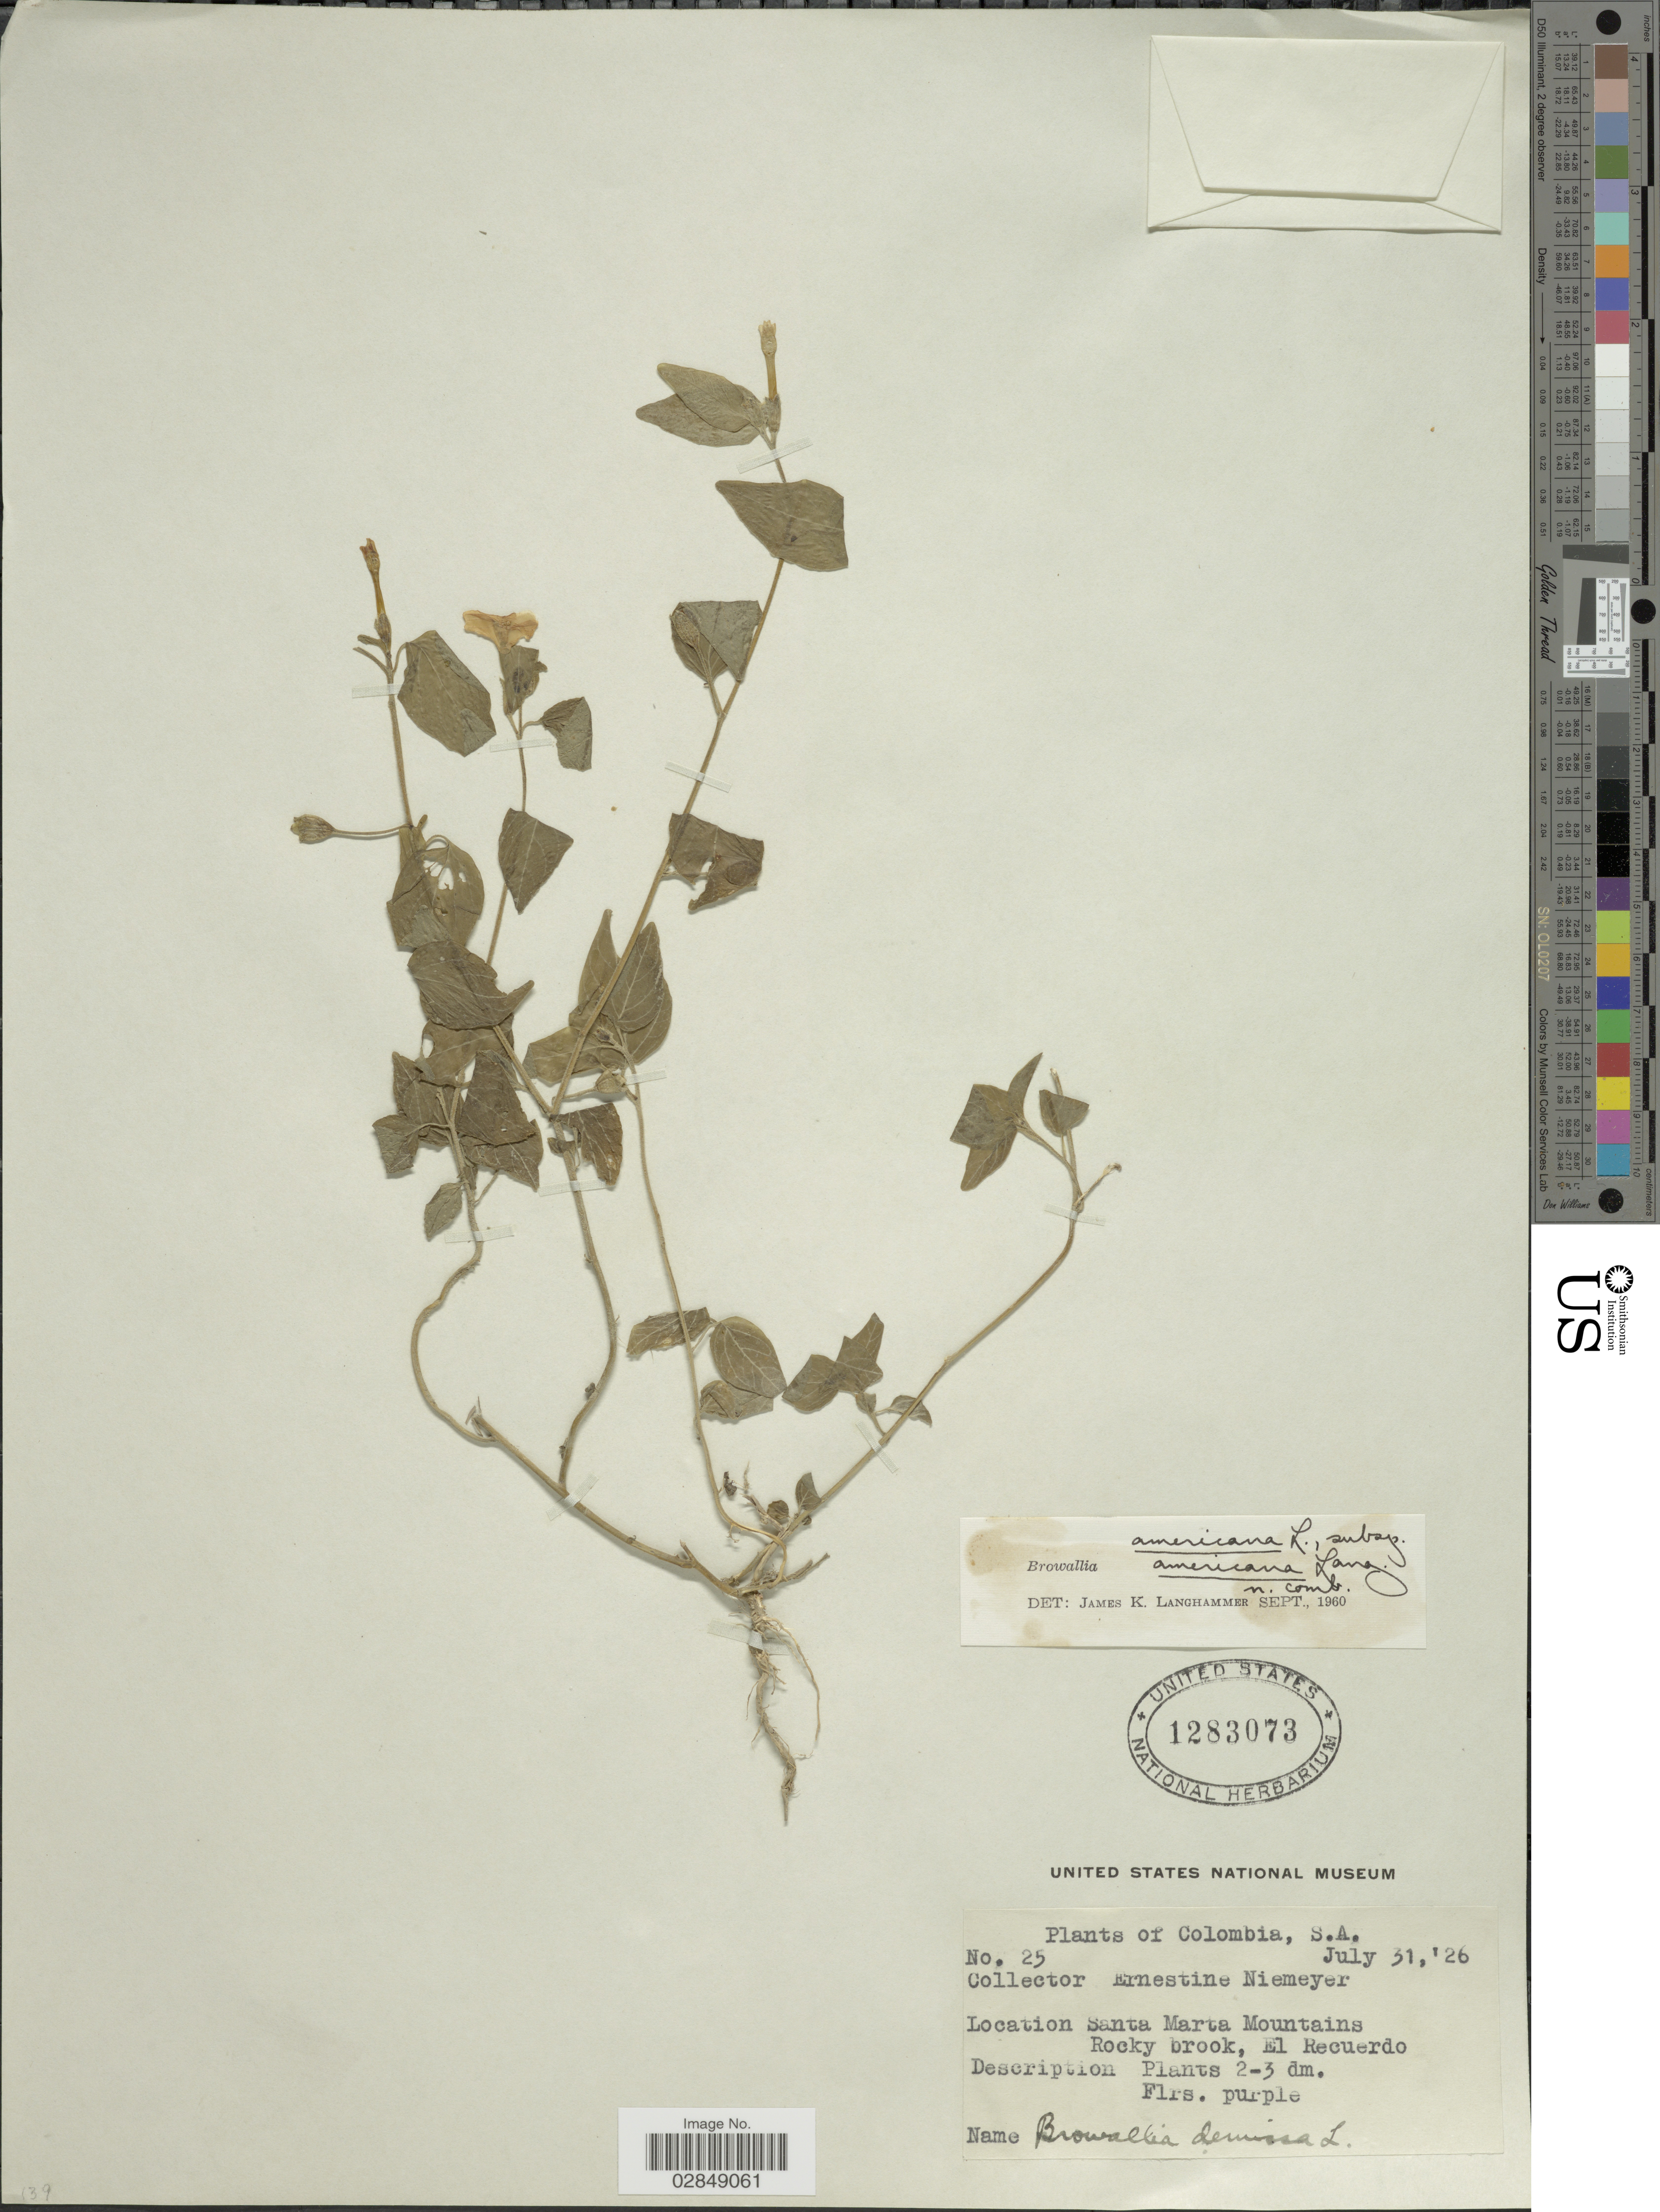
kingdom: Plantae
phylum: Tracheophyta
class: Magnoliopsida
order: Solanales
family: Solanaceae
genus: Browallia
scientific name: Browallia americana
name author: L.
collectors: E. H. Niemeyer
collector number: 25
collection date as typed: Transcribed d/m/y: 31/7/26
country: Colombia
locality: Santa Marta Mountains. Rocky brook, El Recuerdo.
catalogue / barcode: US 1283073